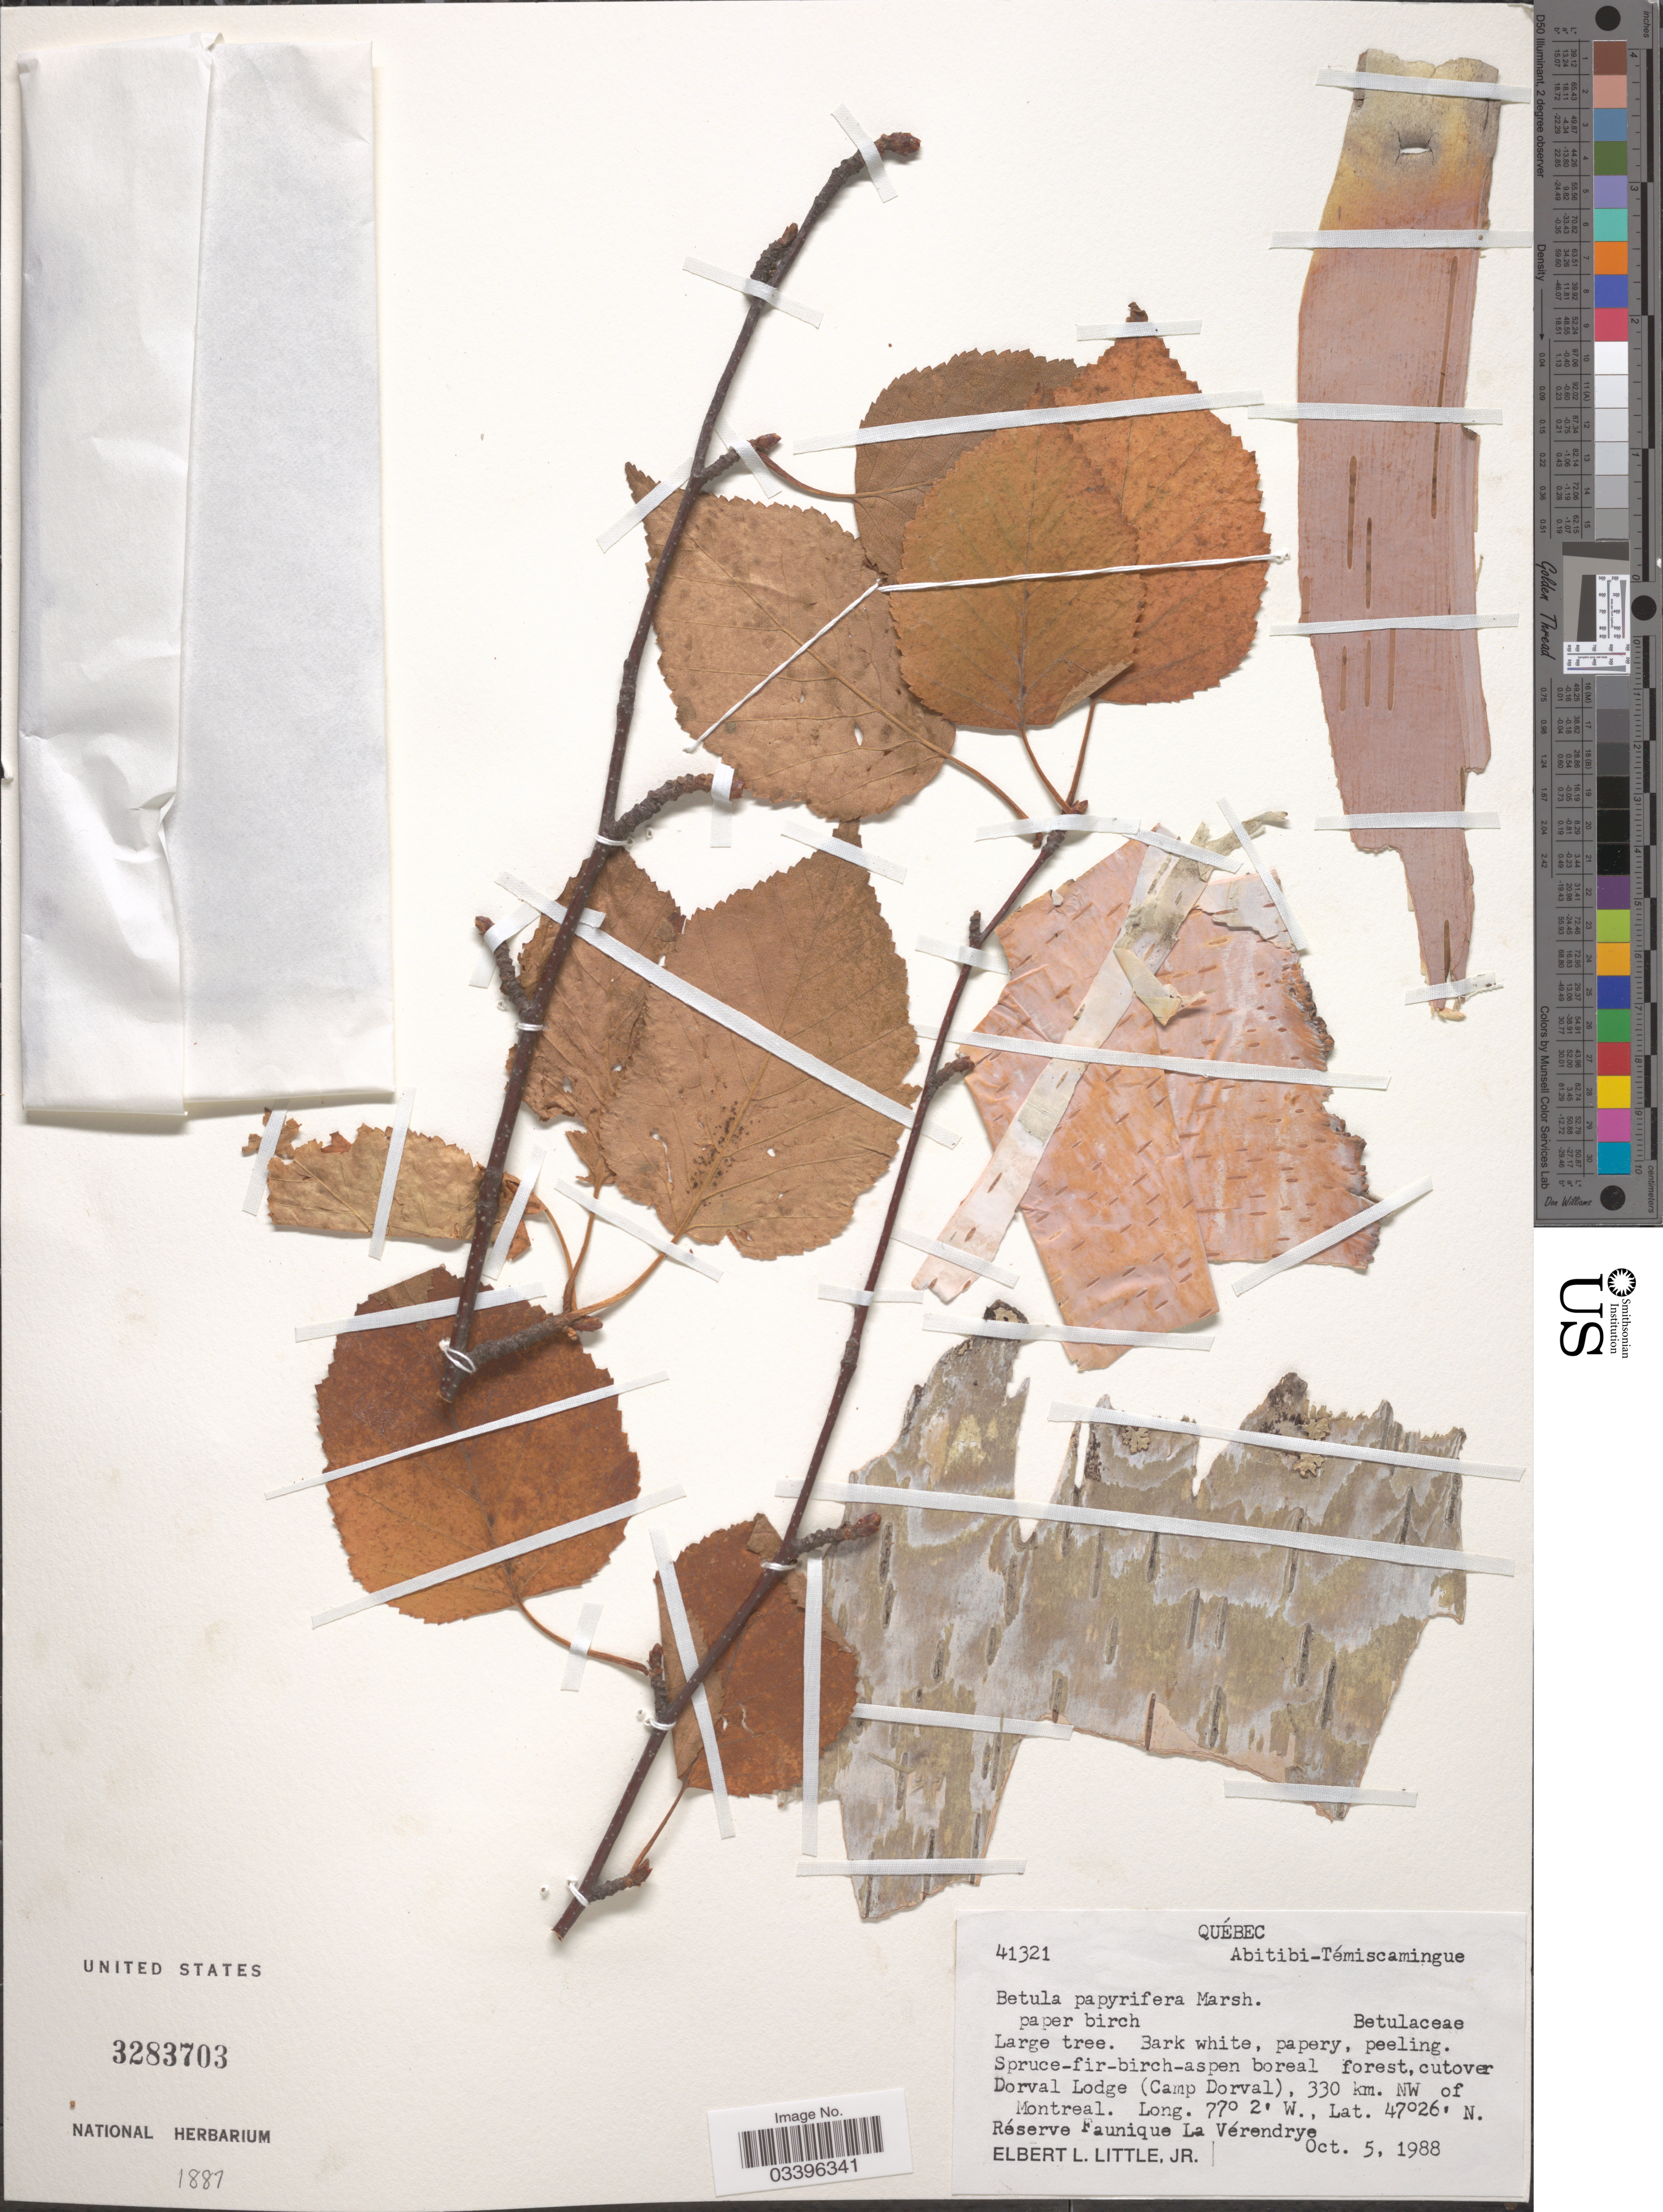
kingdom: Plantae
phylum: Tracheophyta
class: Magnoliopsida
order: Fagales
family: Betulaceae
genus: Betula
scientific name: Betula papyrifera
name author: Marshall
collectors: E. L. Little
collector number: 41321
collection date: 1988-10-05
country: Canada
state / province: Quebec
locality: Abitibi-Témiscamingue. Cutover Dorval Lodge (Camp Dorval), 330 km. NW of Montreal. Réserve Faunique La Vérendrye.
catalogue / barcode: US 3283703